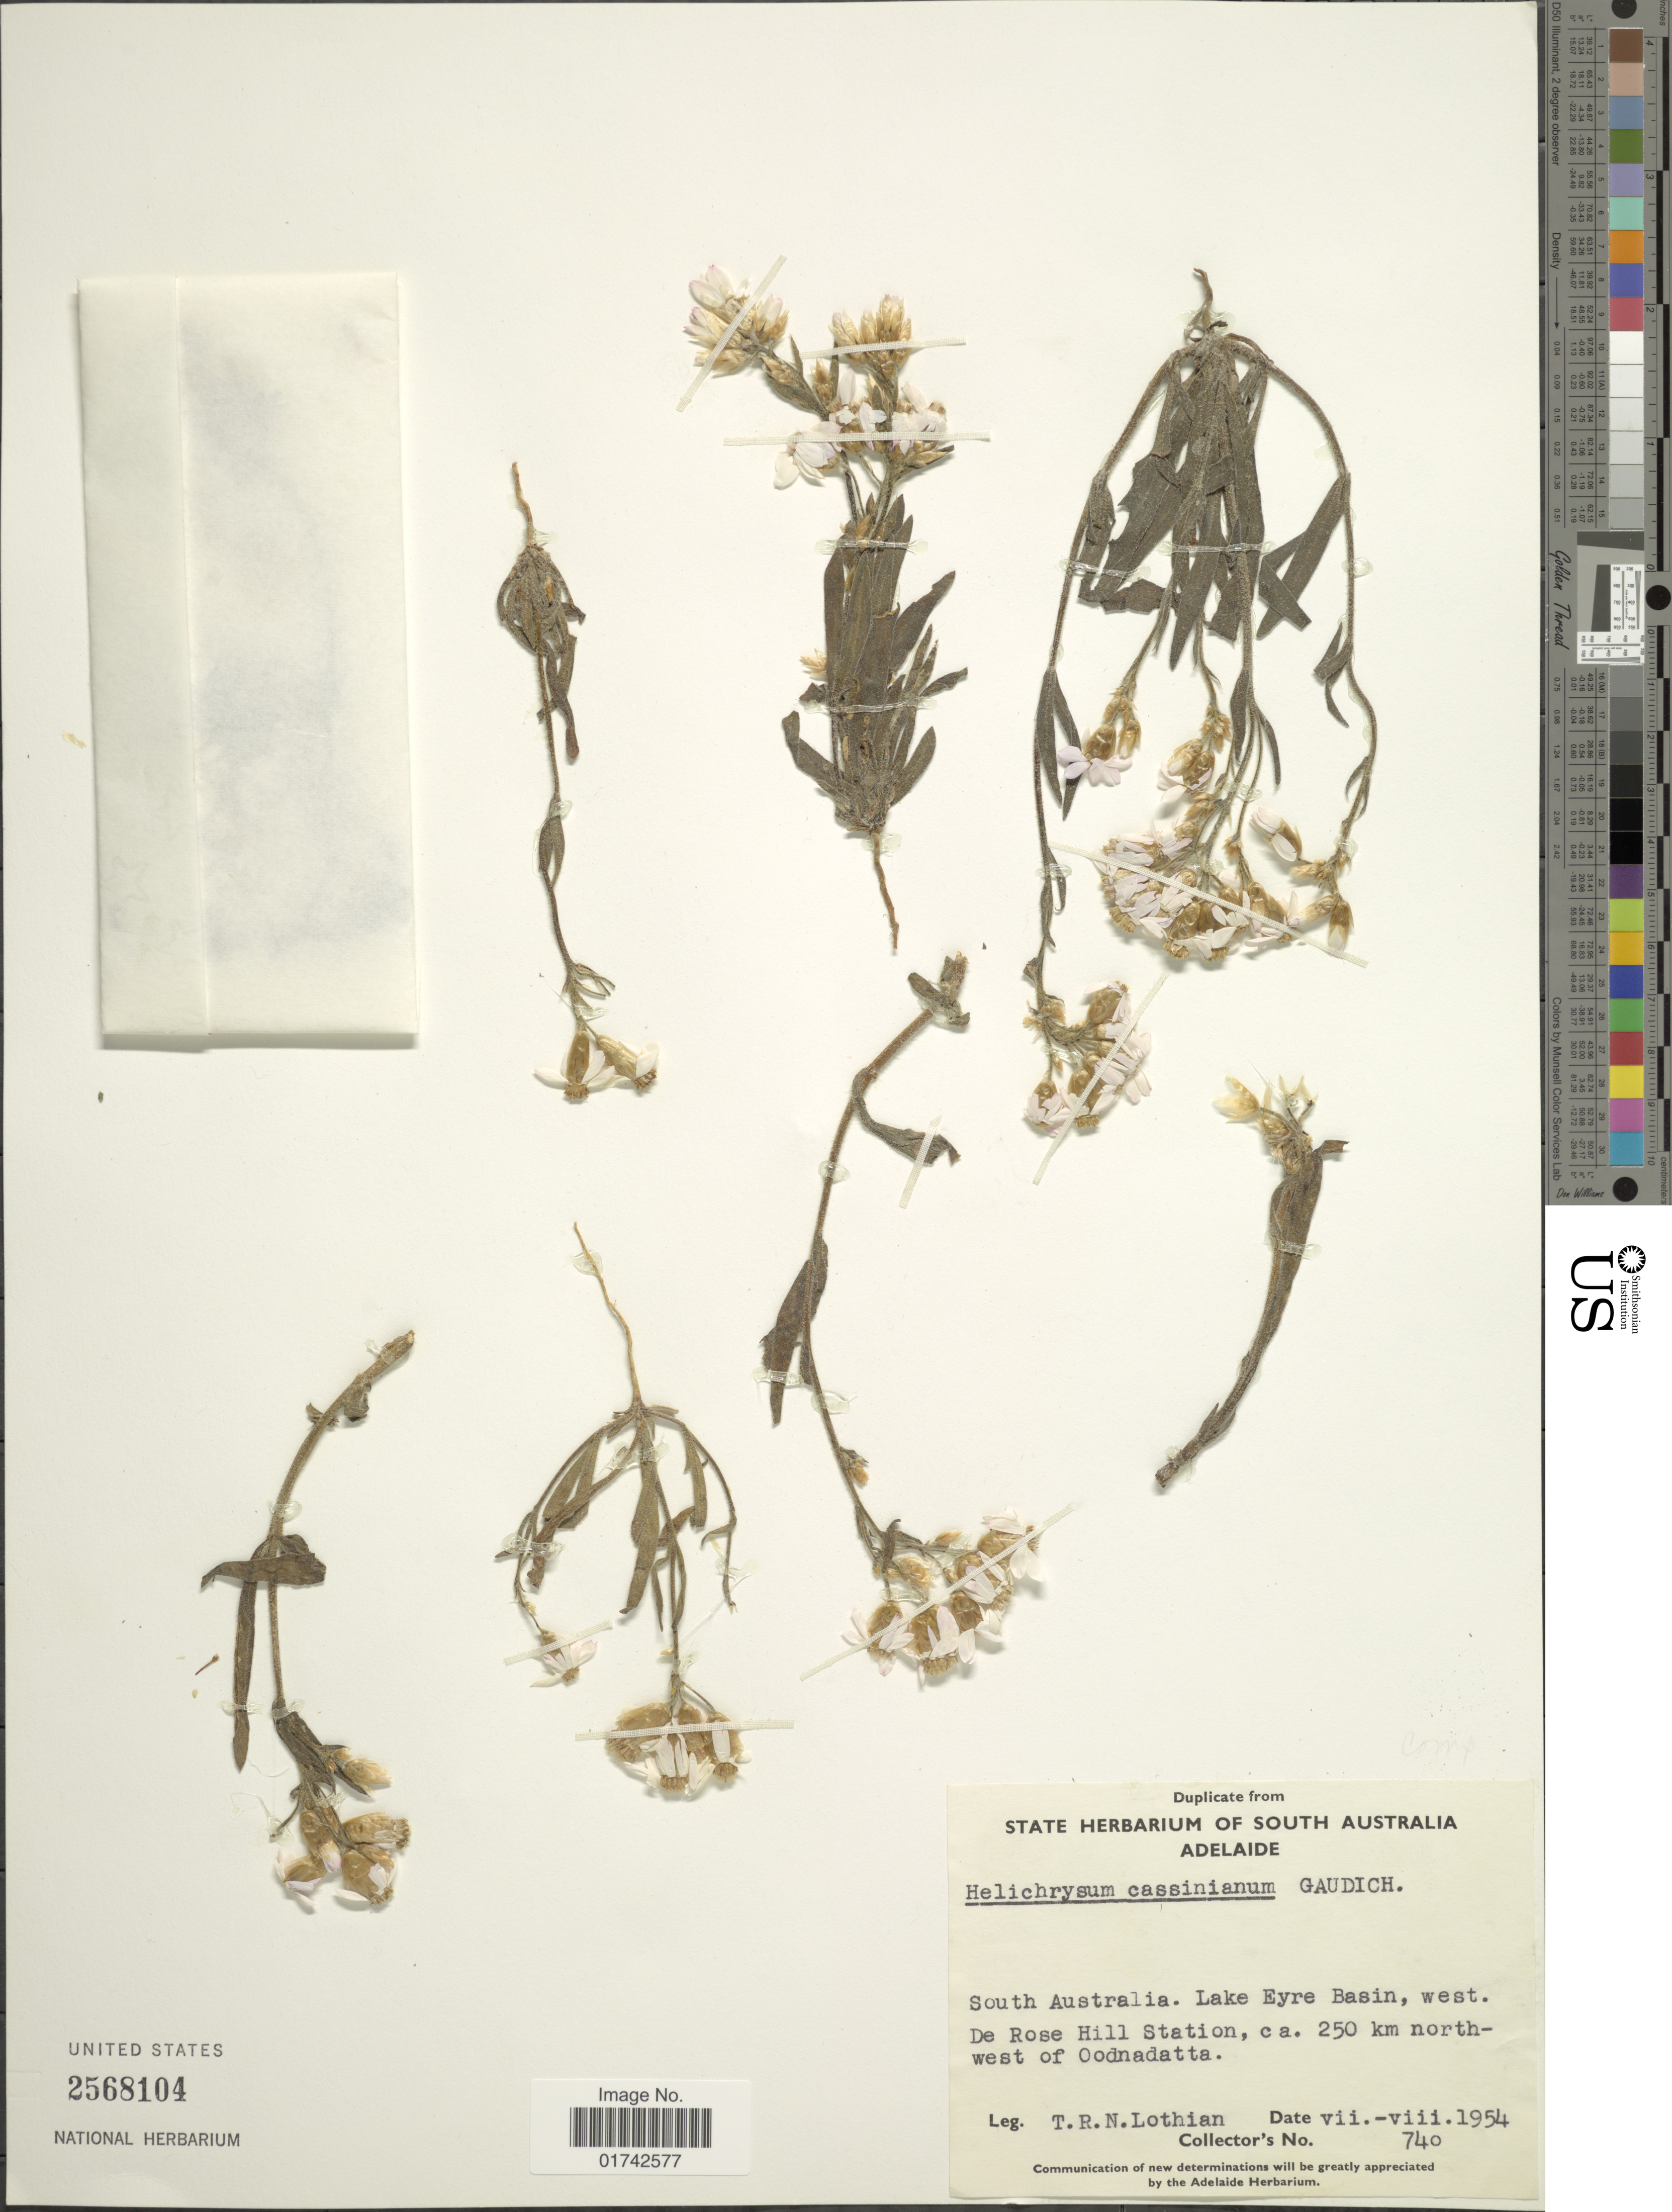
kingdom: Plantae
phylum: Tracheophyta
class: Magnoliopsida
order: Asterales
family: Asteraceae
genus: Helichrysum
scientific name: Helichrysum cassinianum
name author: Gaudich.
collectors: T. Lothian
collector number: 740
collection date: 1954-07/1954-08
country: Australia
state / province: South Australia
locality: Lake Eyre Basin, west. De Rose Hill, Station, ca. 250 km north-west of Oodbadatt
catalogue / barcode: US 2568104